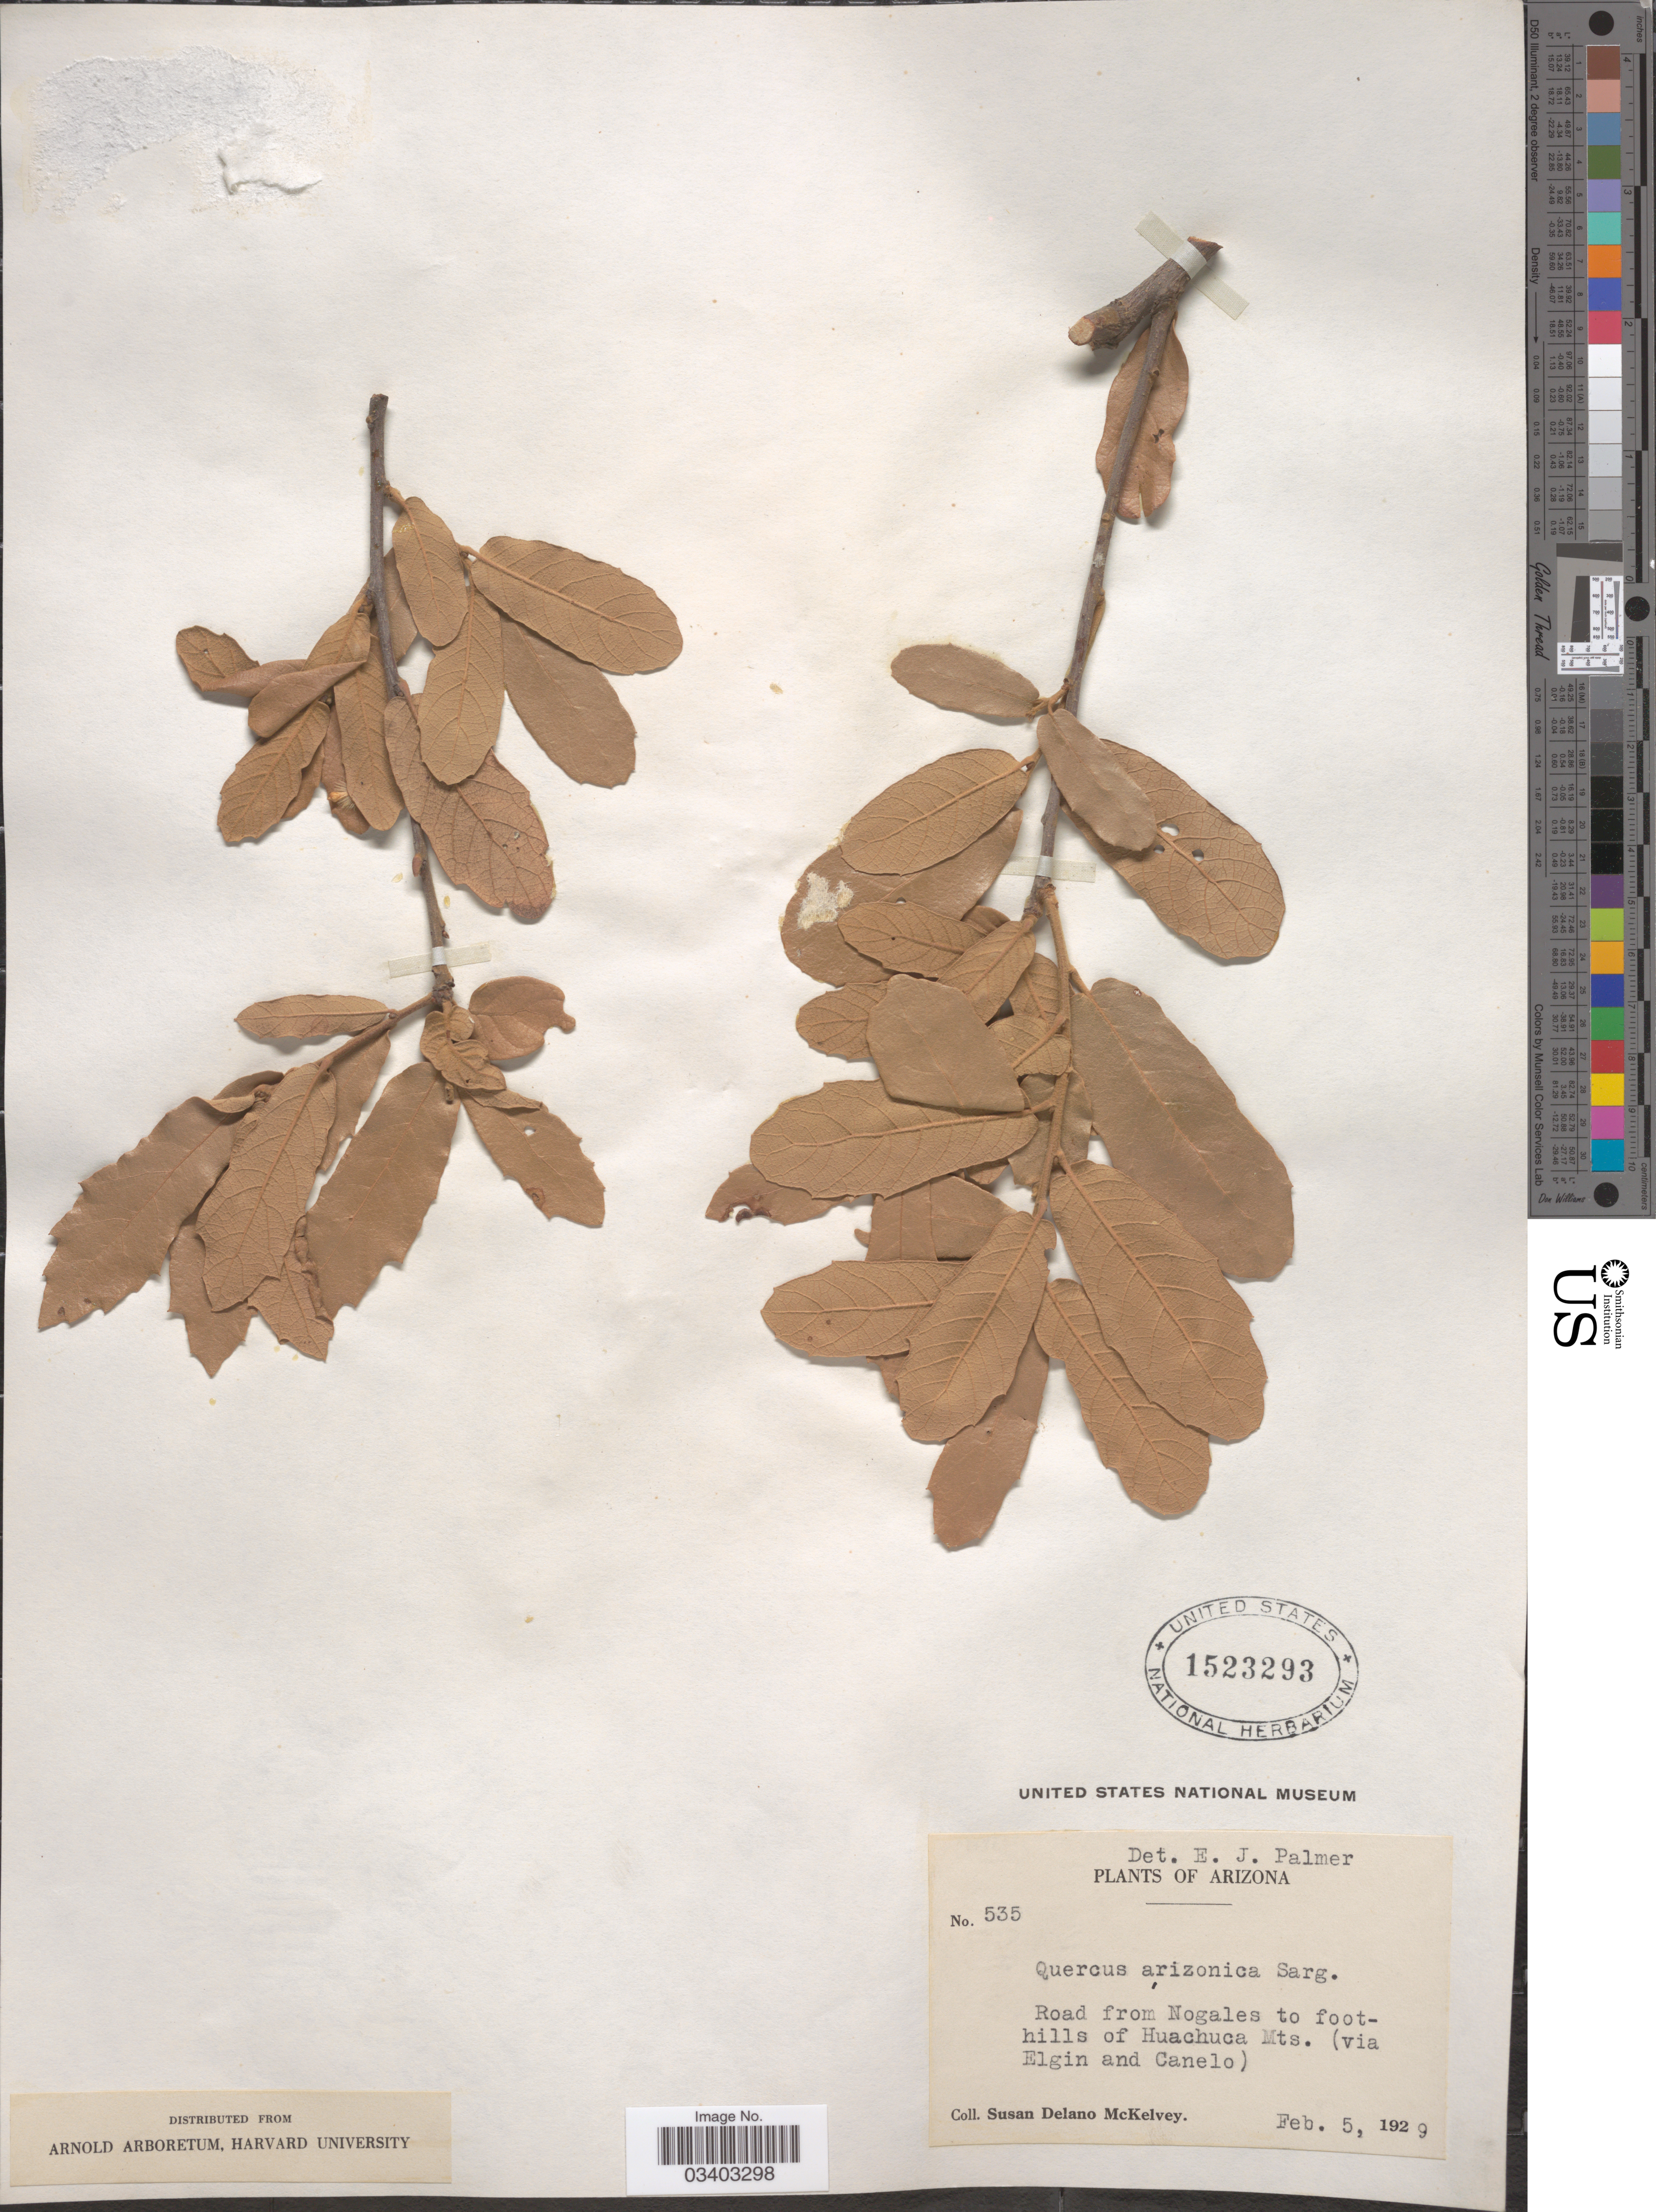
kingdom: Plantae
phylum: Tracheophyta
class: Magnoliopsida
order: Fagales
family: Fagaceae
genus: Quercus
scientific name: Quercus arizonica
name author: Sarg.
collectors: S. A. McKelvey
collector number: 535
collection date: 1929-02-05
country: United States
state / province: Arizona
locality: Road from Nogales to foothills of Huachuca Mts. (via Elgin and Canelo).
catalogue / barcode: US 1523293